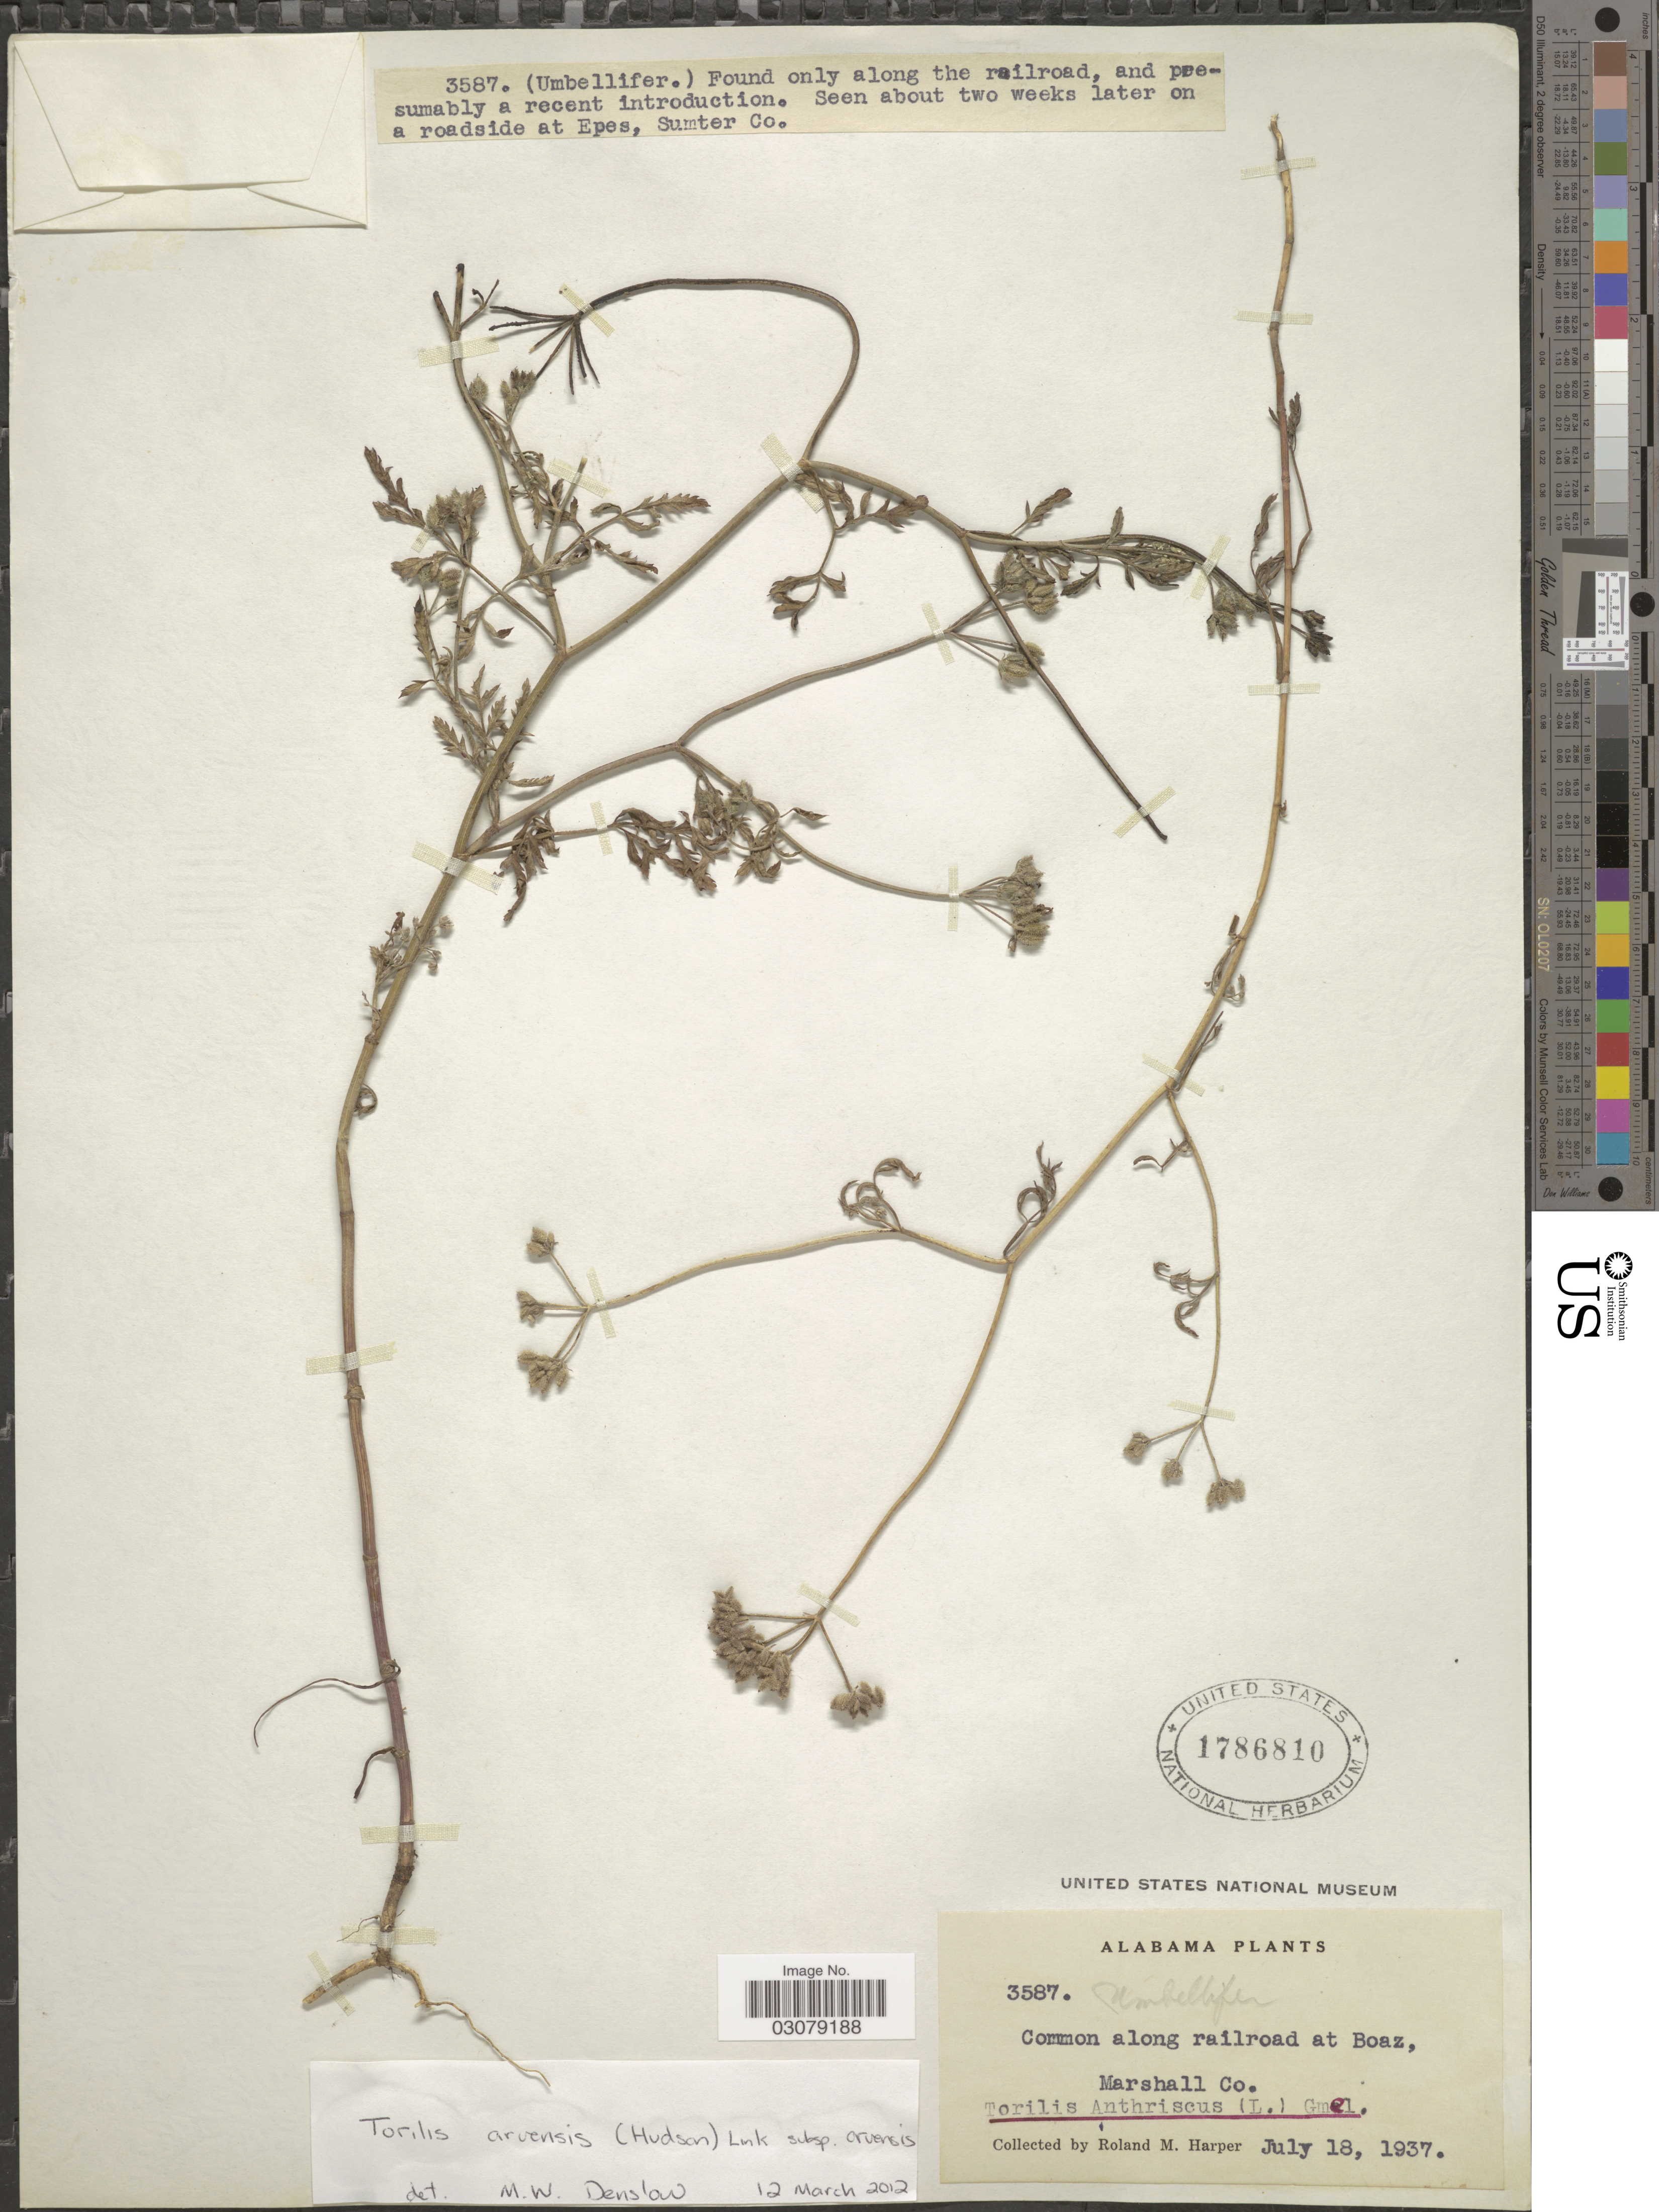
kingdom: Plantae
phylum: Tracheophyta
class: Magnoliopsida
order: Apiales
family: Apiaceae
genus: Torilis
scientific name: Torilis arvensis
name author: (Huds.) Link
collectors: R. M. Harper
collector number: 3587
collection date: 1937-07-18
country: United States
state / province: Alabama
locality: Common along railroad at Boaz, Marshall Co.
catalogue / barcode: US 1786810